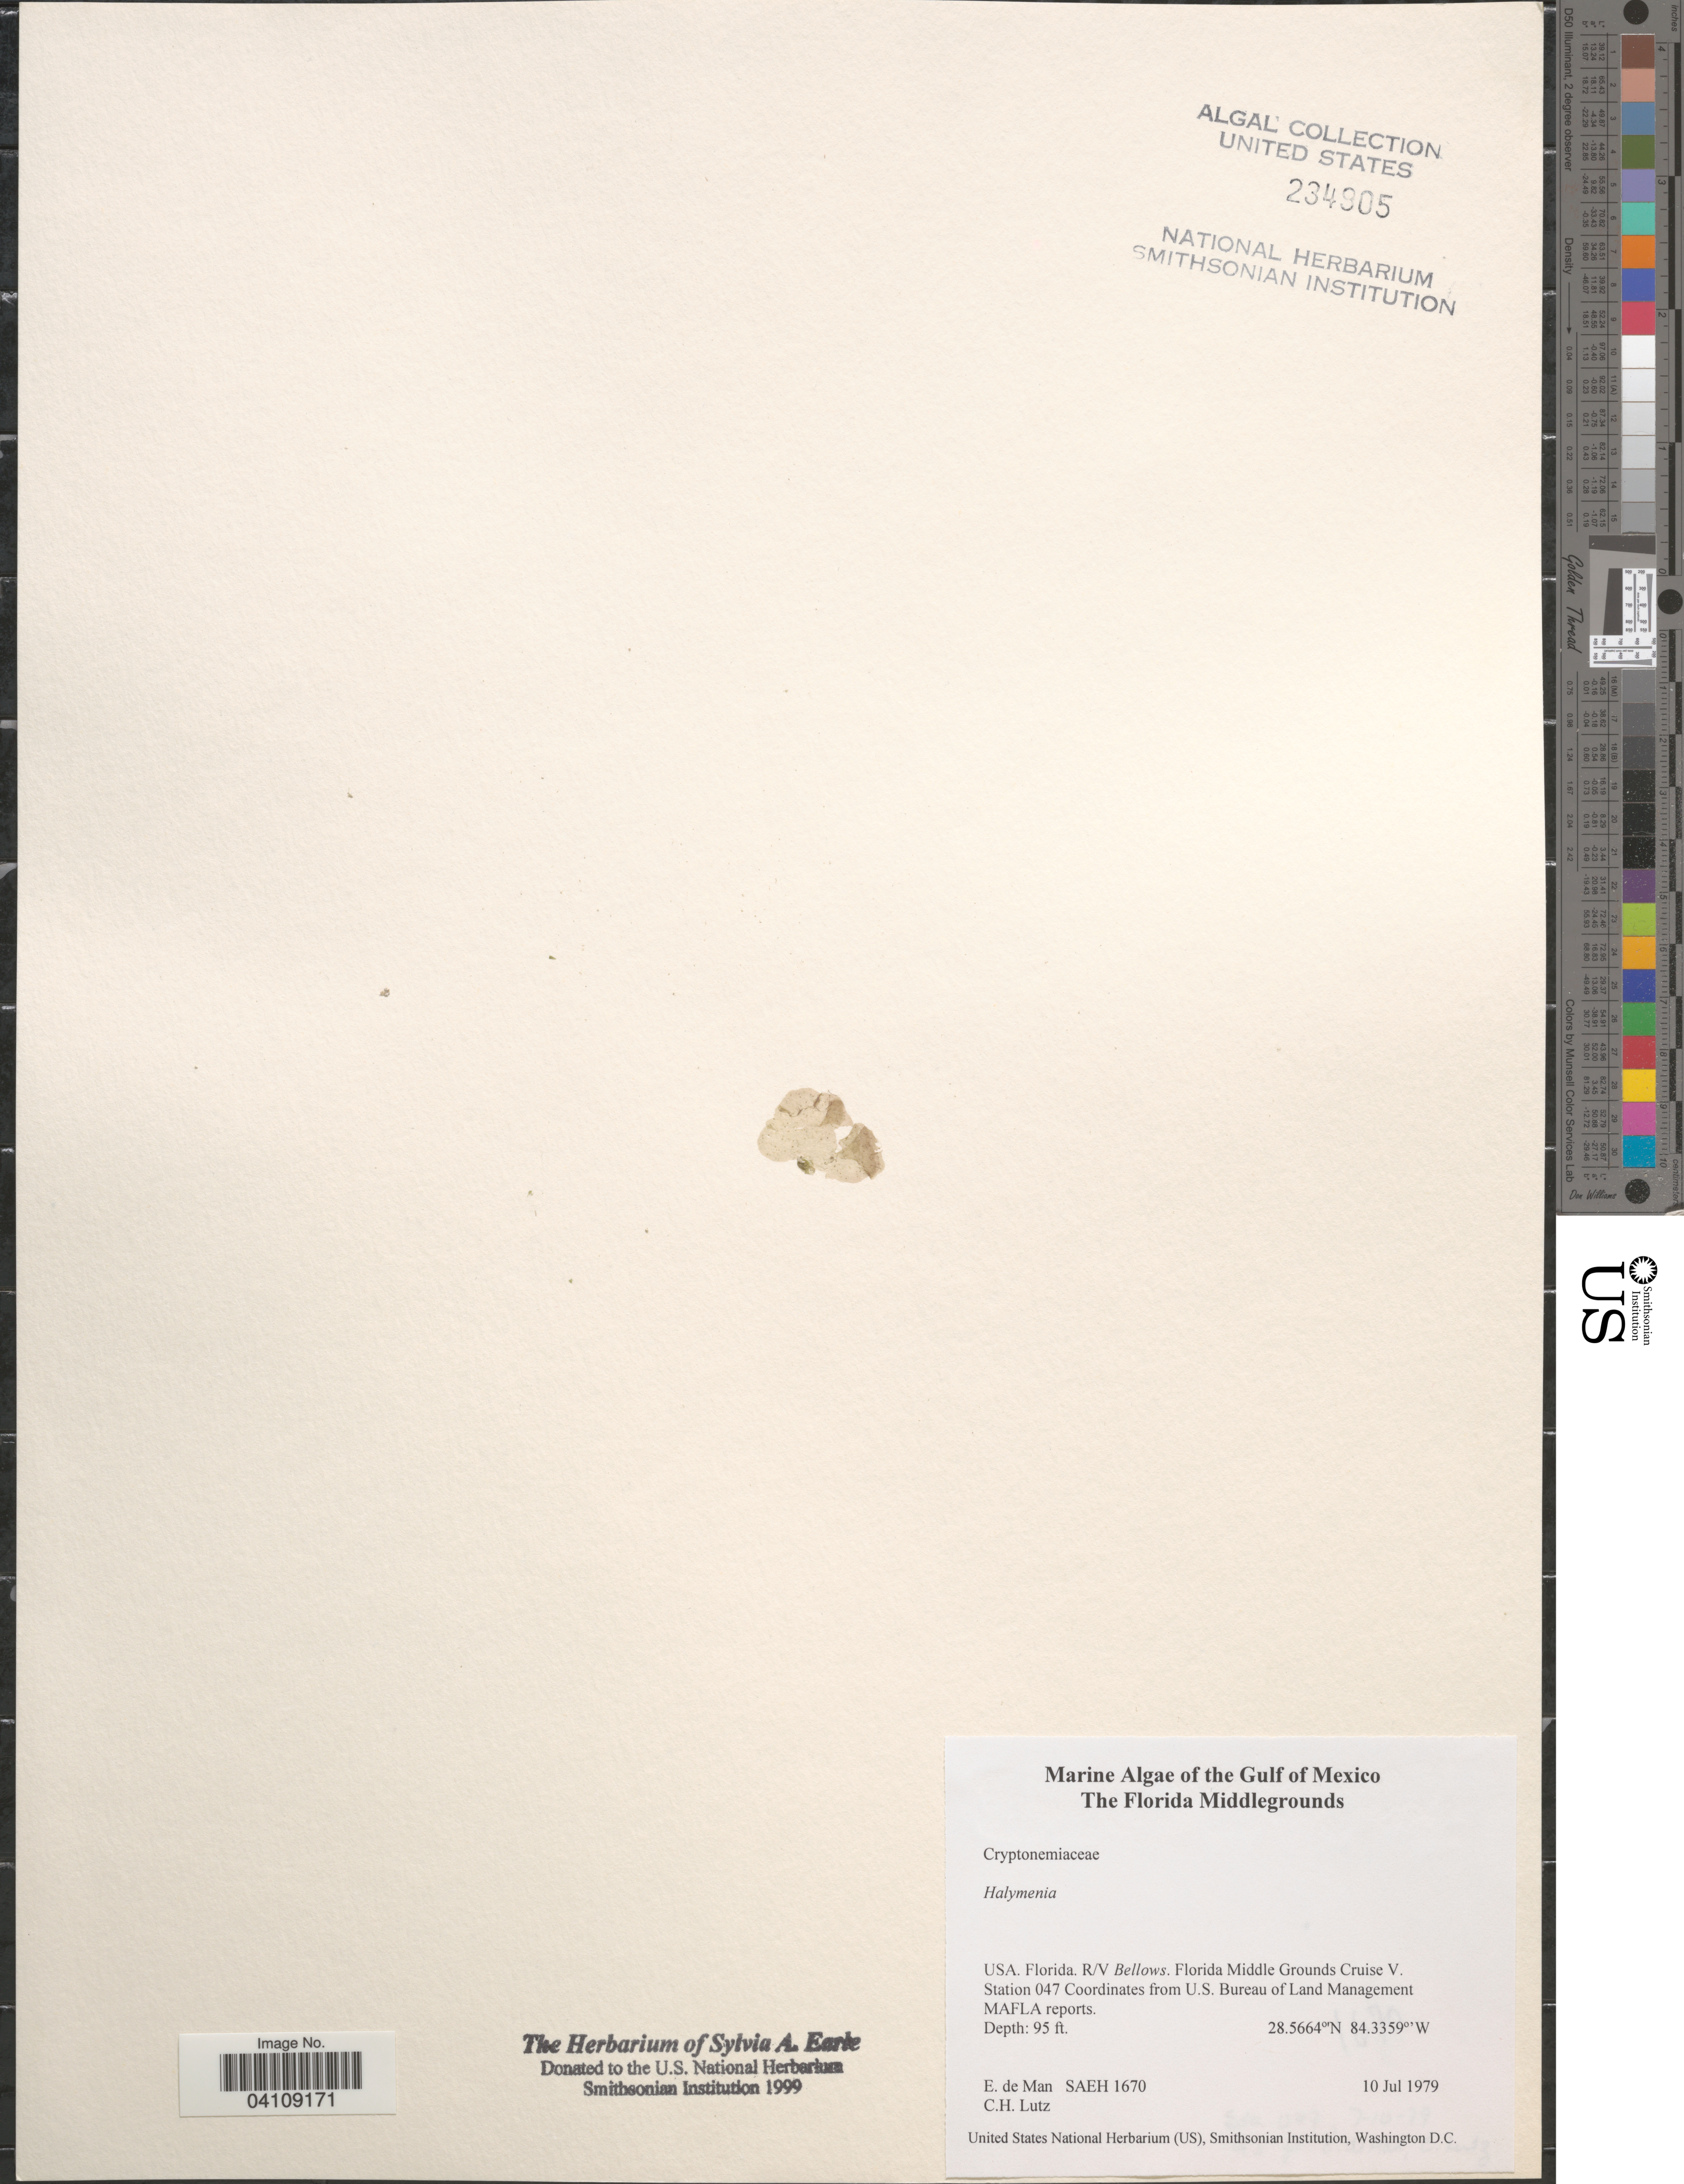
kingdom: Plantae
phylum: Rhodophyta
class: Florideophyceae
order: Halymeniales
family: Halymeniaceae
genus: Halymenia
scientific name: Halymenia sp.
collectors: E. de Man & C. Lutz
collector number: SAEH 1670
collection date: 1979-07-10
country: United States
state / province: Florida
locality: Gulf of Mexico. The Florida Middlegrounds. Florida. R/V Bellows. Florida Middle Grounds Cruise V. Station 047.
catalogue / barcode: US 234905